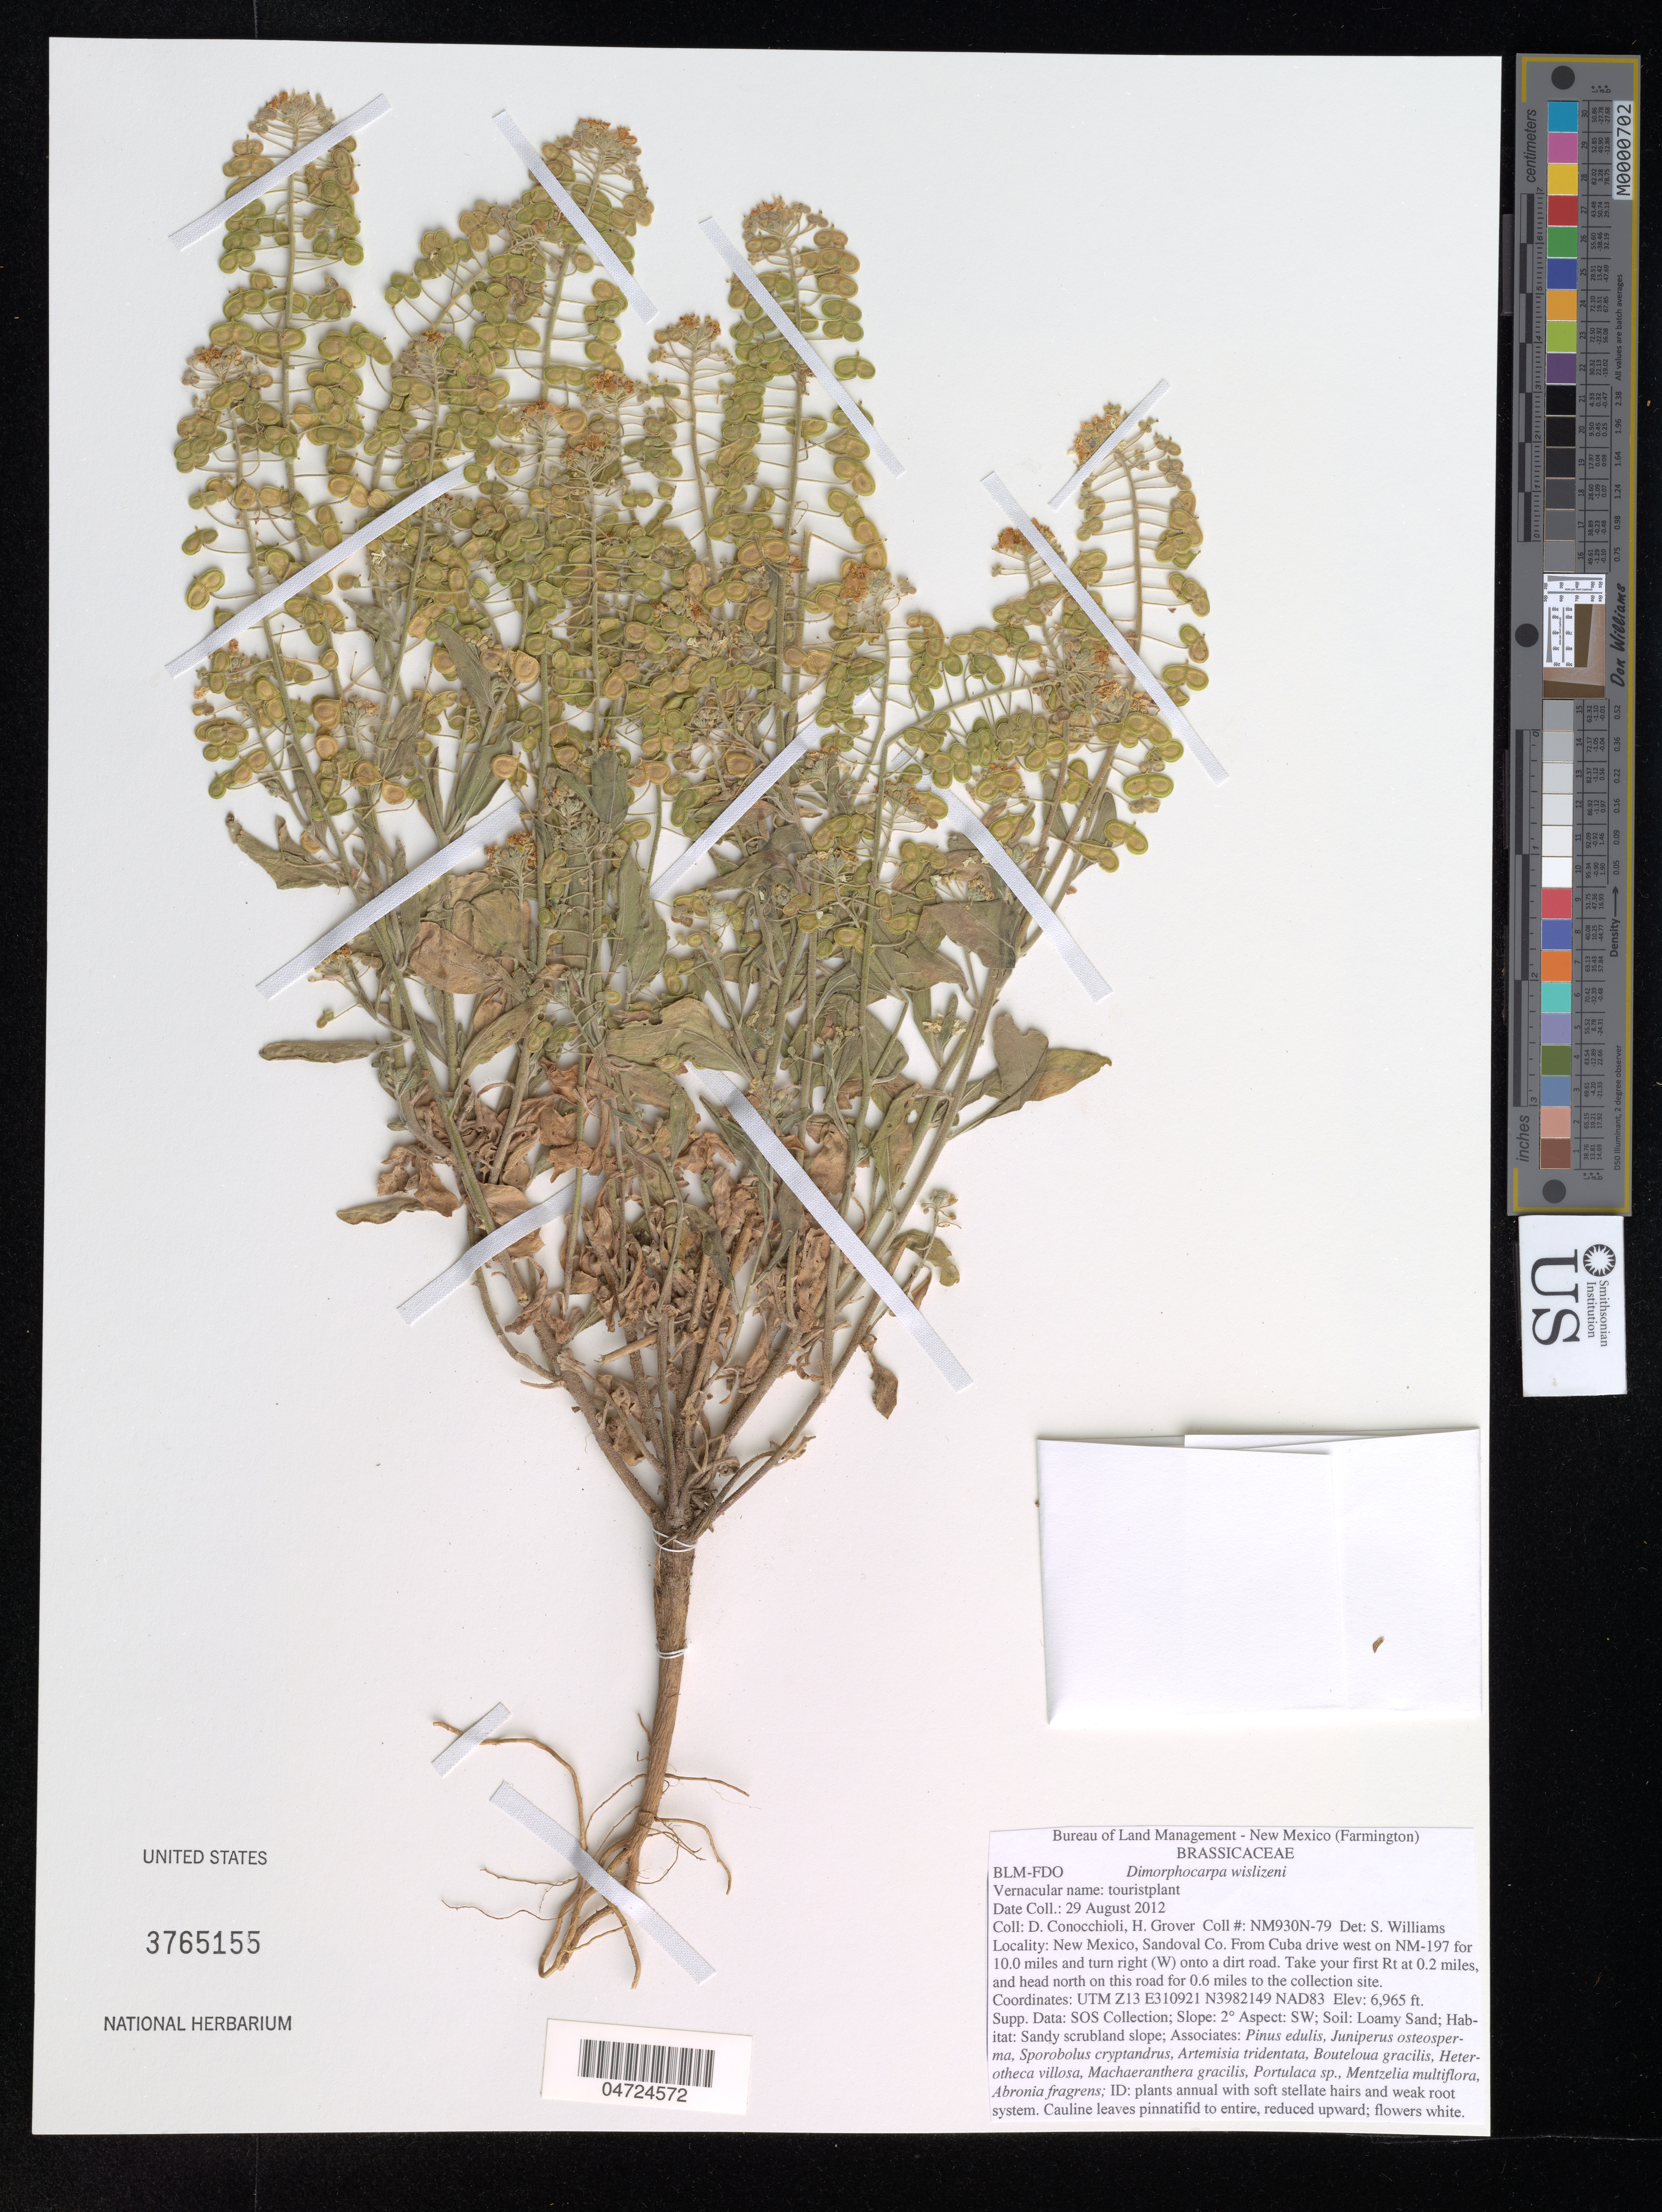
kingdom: Plantae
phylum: Tracheophyta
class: Magnoliopsida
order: Brassicales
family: Brassicaceae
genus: Dimorphocarpa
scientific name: Dimorphocarpa wislizeni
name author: (Engelm.) Rollins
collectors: D. Conocchioli & H. Grover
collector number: NM930N-79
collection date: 2012-08-29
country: United States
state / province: New Mexico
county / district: Sandoval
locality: Sandoval Co. From Cuba drive west on NM-197 for 10.0 miles and turn right (W) onto a dirt road. Take your first Rt at 0.2 miles, and head north on this road for 0.6 miles to the collection site. UTM Z13 NAD83.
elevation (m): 2123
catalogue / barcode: US 3765155